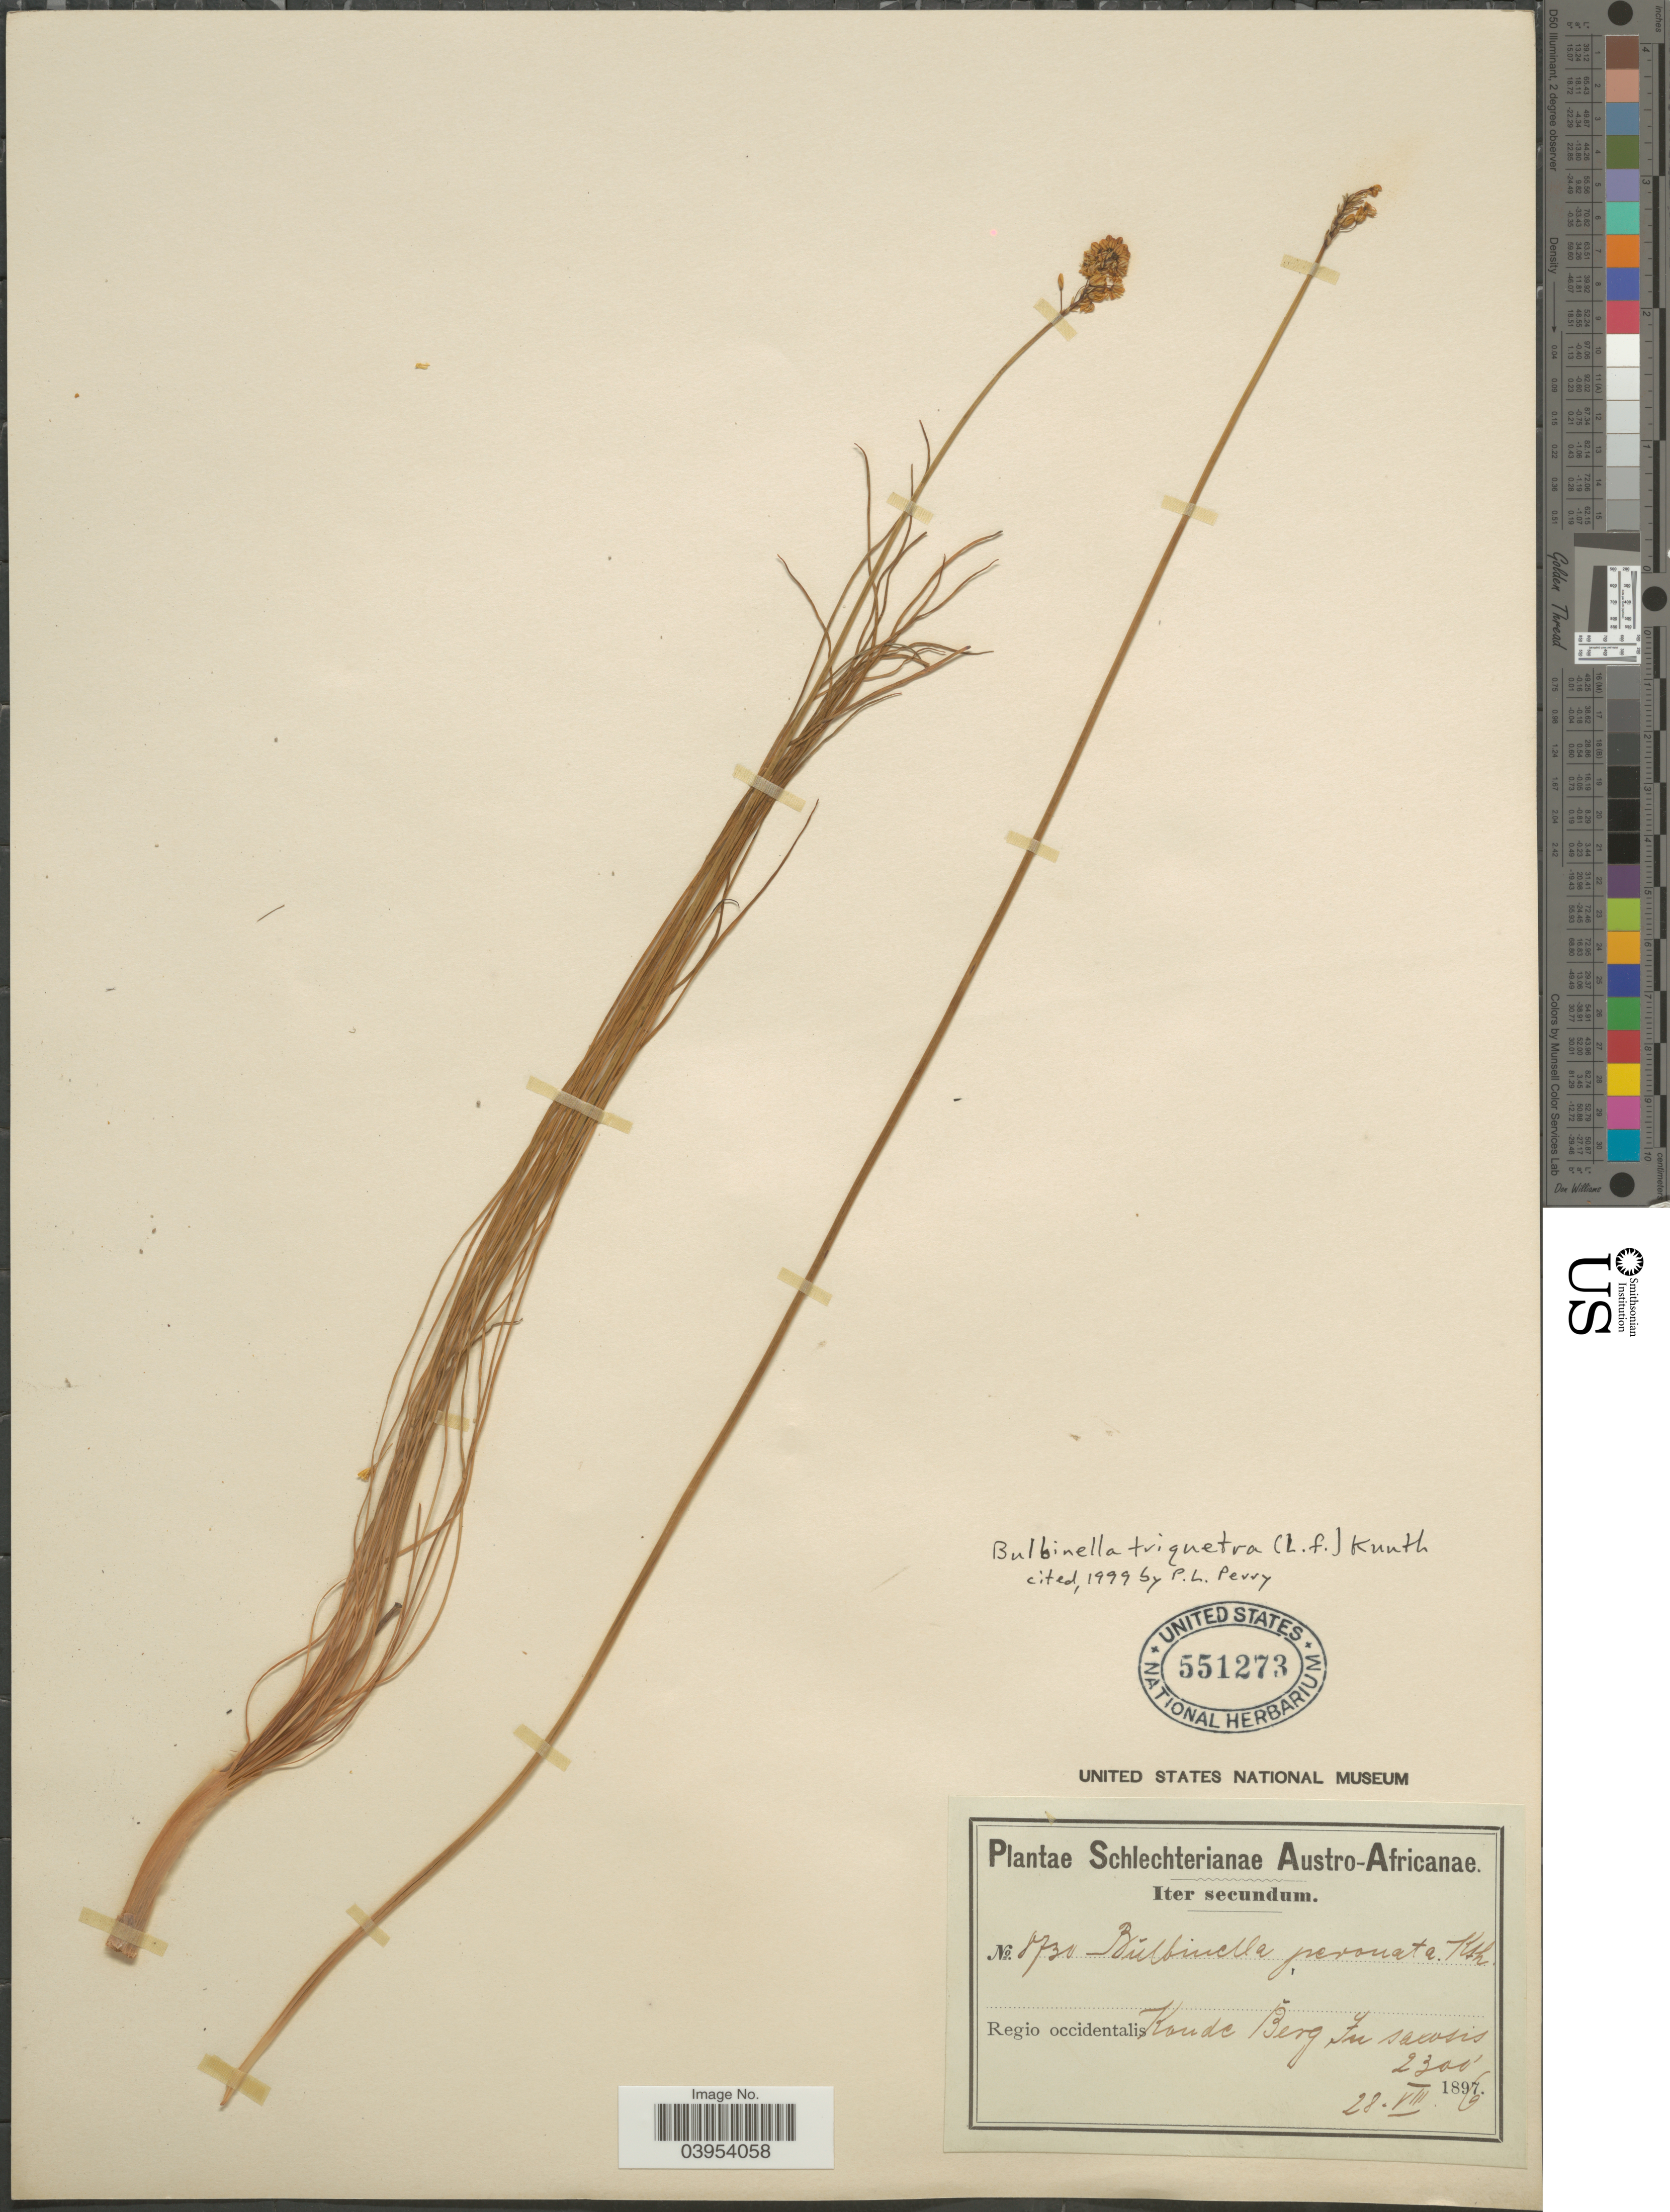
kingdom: Plantae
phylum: Tracheophyta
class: Liliopsida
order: Asparagales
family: Asphodelaceae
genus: Bulbinella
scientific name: Bulbinella triquetra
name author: (L. f.) Kunth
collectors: Schlechter, --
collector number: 8730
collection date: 1896-08-28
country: South Africa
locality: Austro-Africanae. Regio occidentalis Koude Berg. In saxosis.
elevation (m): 701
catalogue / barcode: US 551273